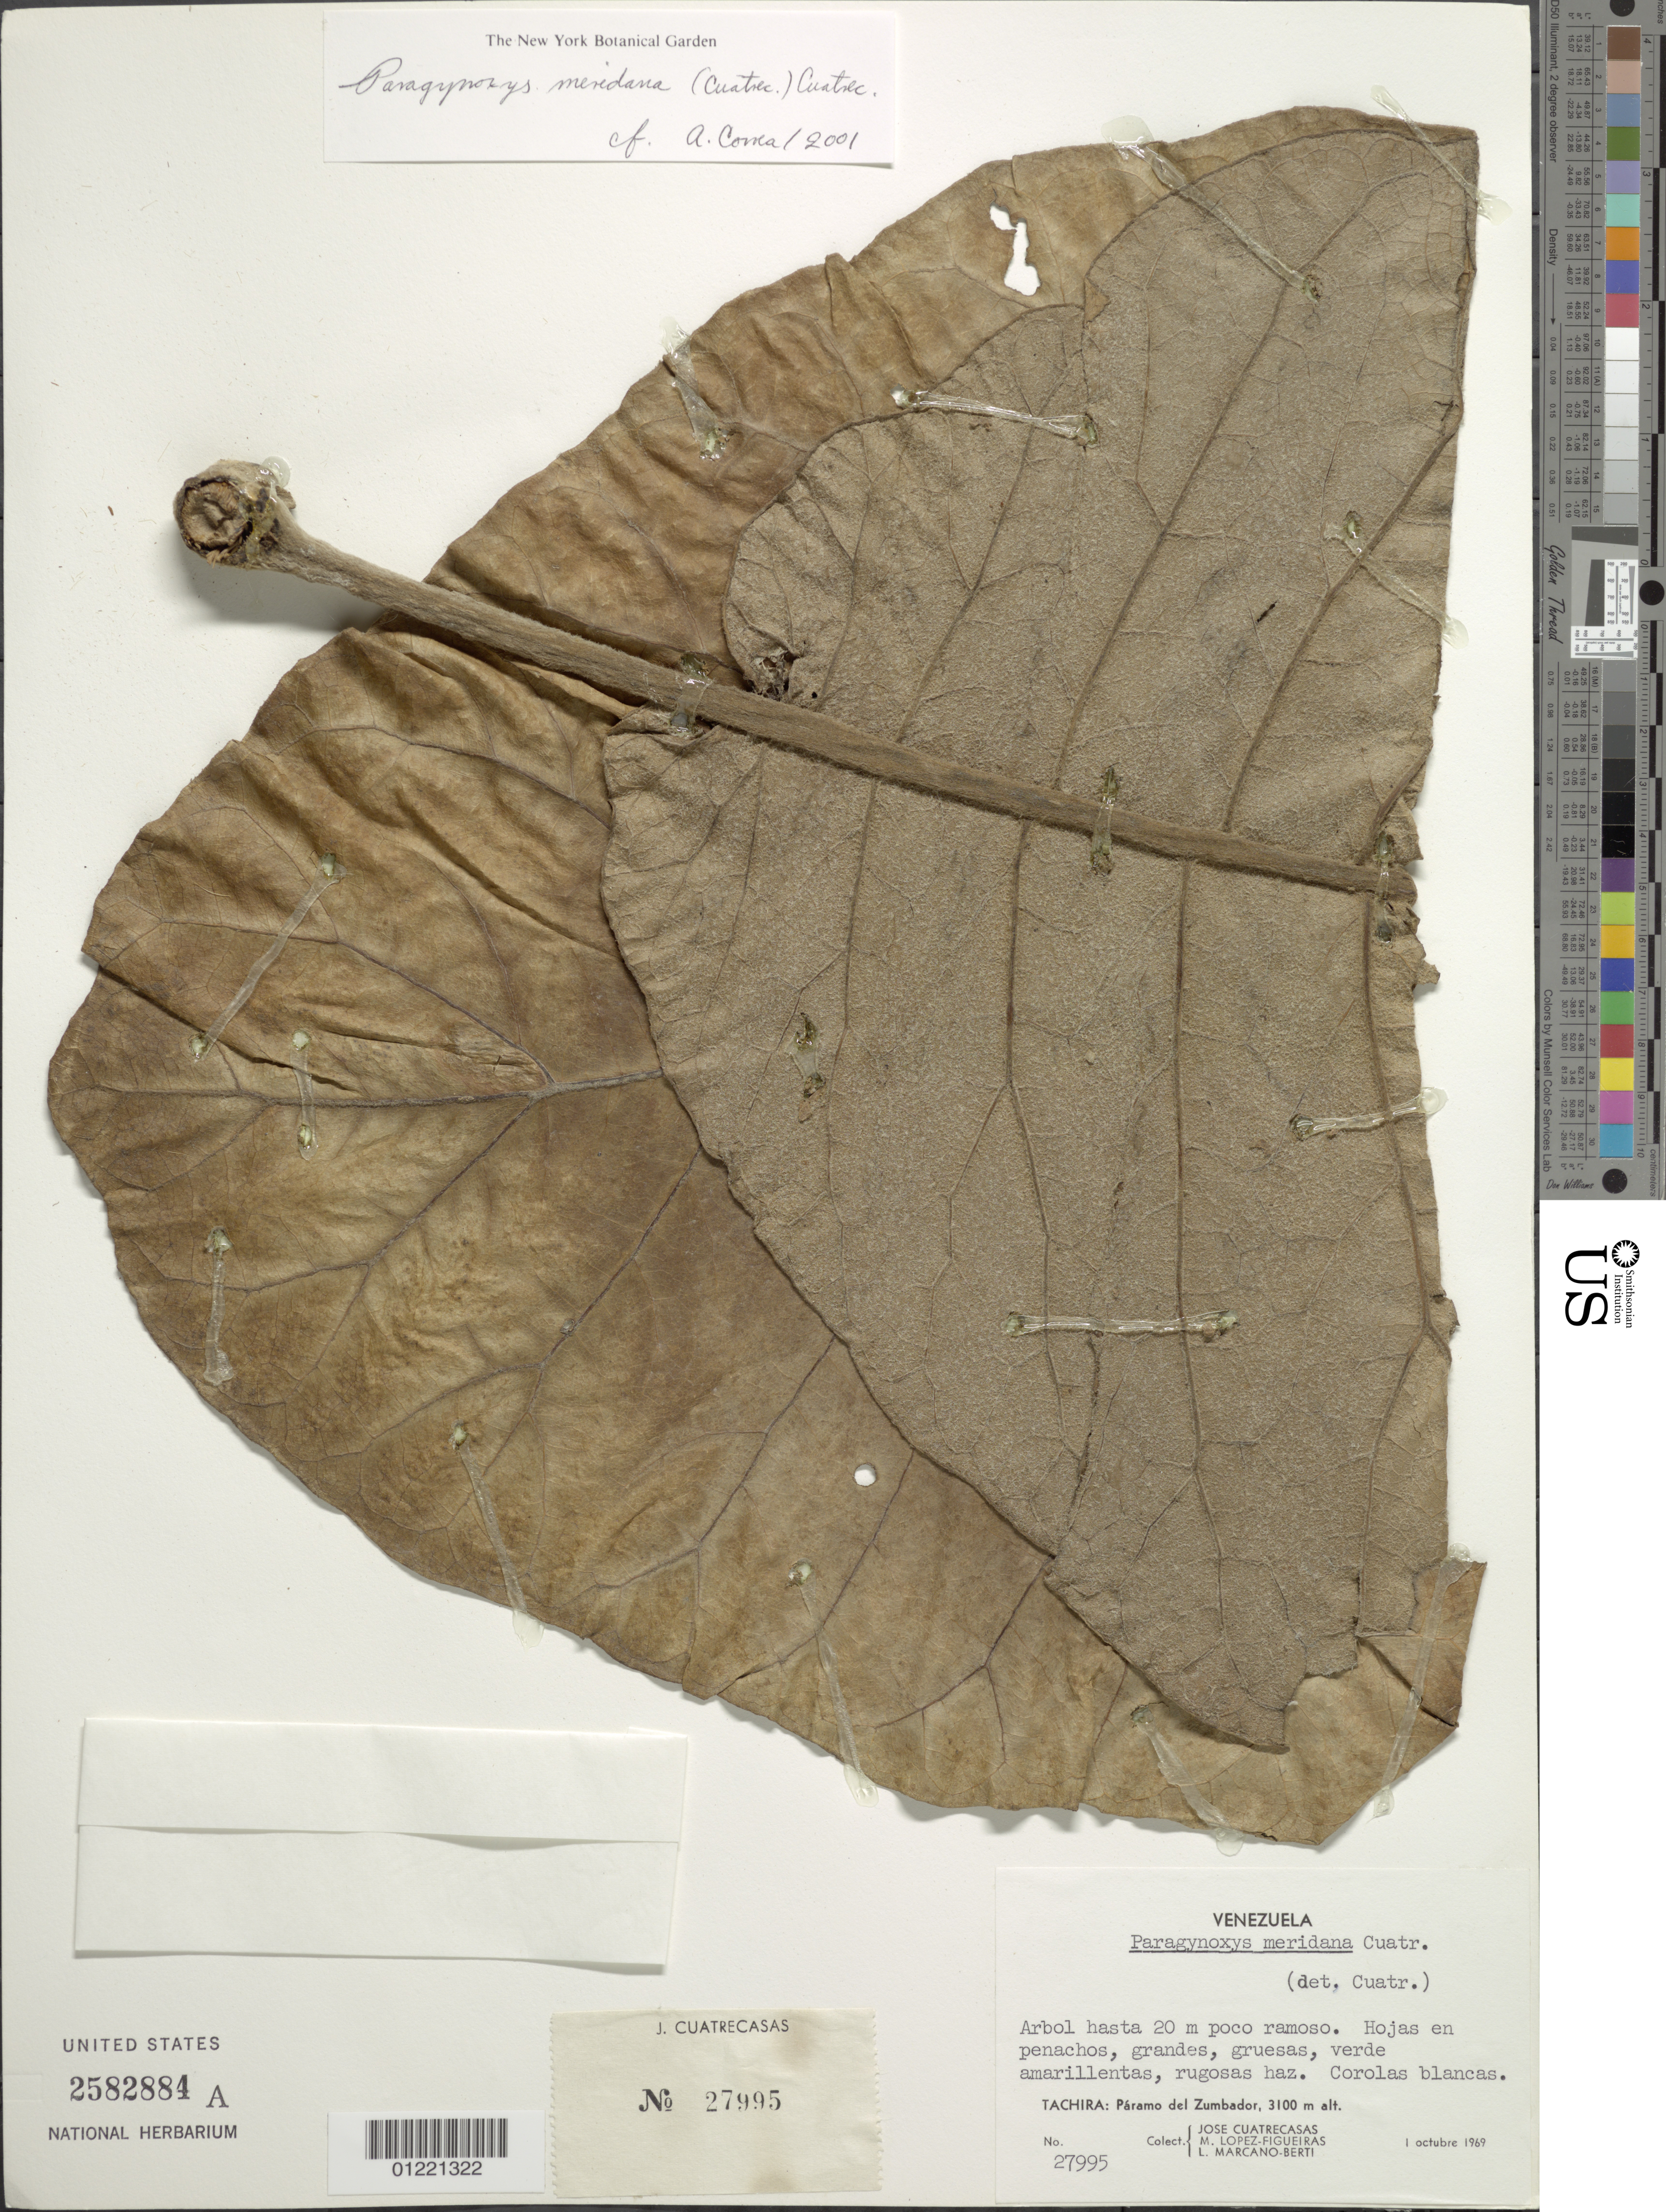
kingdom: Plantae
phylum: Tracheophyta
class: Magnoliopsida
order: Asterales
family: Asteraceae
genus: Paragynoxys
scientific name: Paragynoxys meridana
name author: (Cuatrec.) Cuatrec.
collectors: J. Cuatrecasas, M. López Figueiras & L. Marcano-Berti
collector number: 27995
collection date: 1969-10-01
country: Venezuela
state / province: Táchira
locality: Páramo del Zumbador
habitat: paramo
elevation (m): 3100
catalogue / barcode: US 2582884A